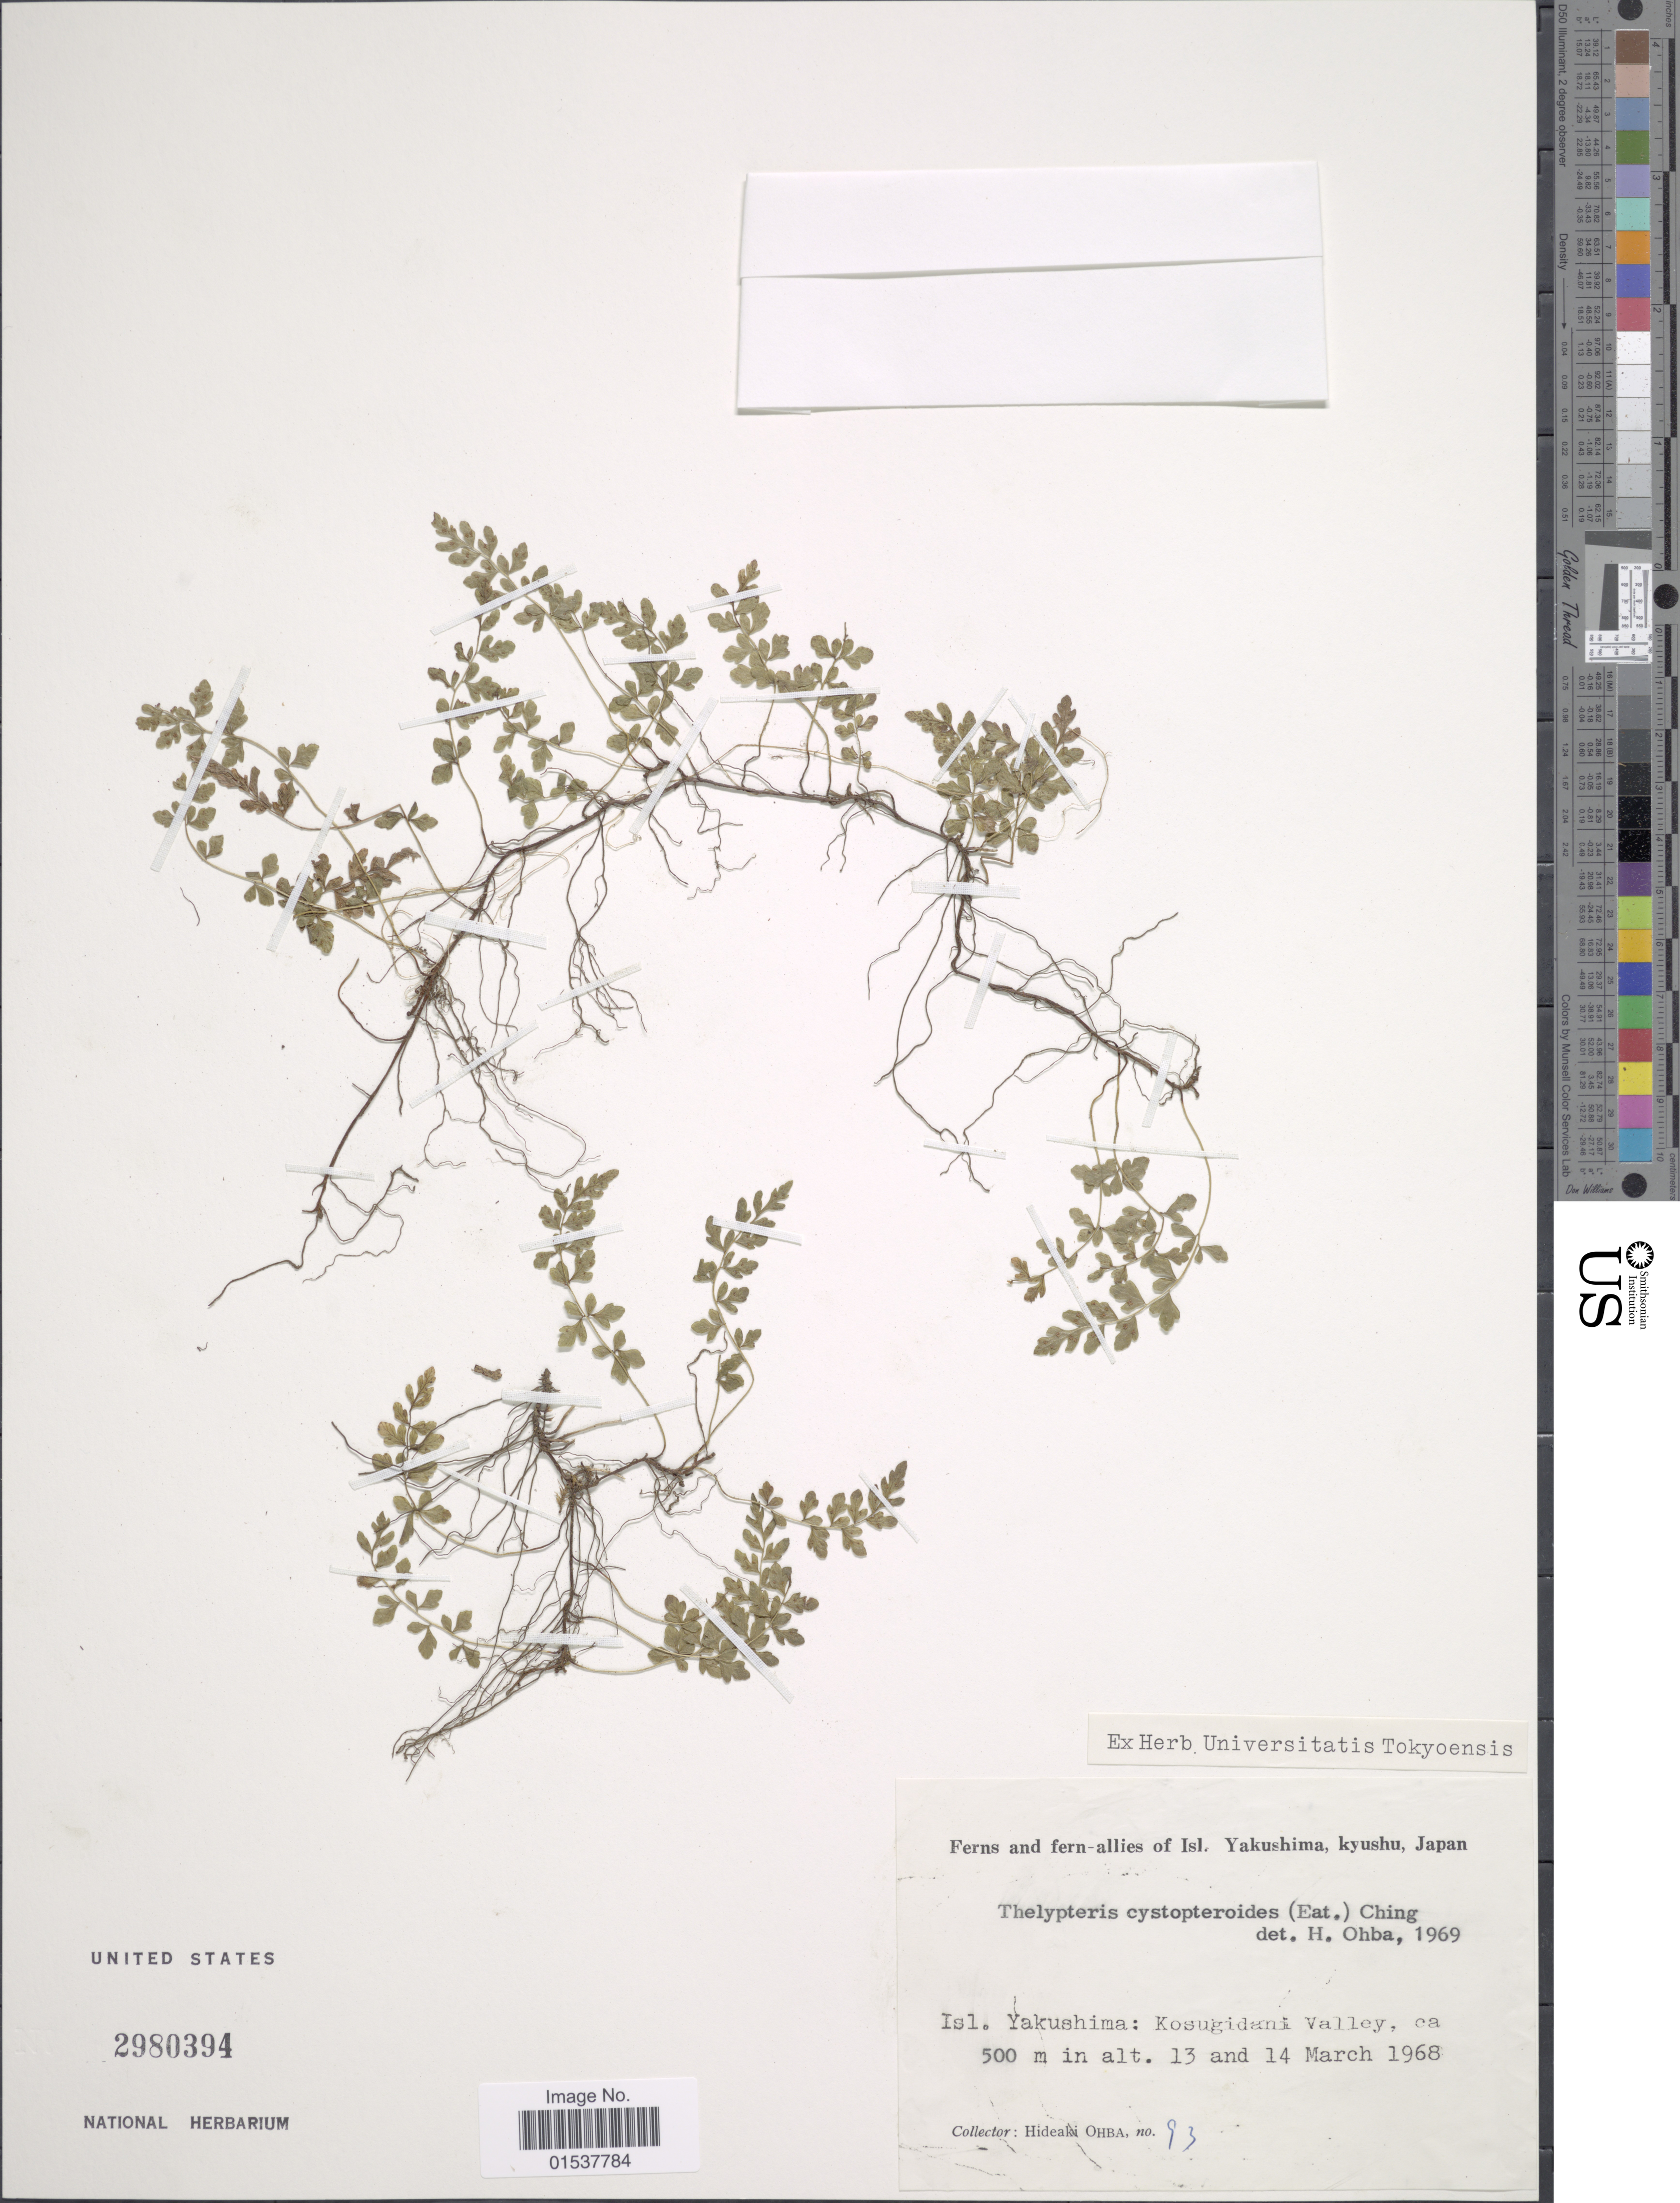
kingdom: Plantae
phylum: Tracheophyta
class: Polypodiopsida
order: Polypodiales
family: Thelypteridaceae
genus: Parathelypteris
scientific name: Parathelypteris cystoperoides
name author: (D.C. Eaton) Ching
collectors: H. Ohba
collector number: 93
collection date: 1968-03-13/1968-03-14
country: Japan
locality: Isl. Yakushima, Kyushu, Kosugidani Valley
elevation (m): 500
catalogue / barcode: US 2980394